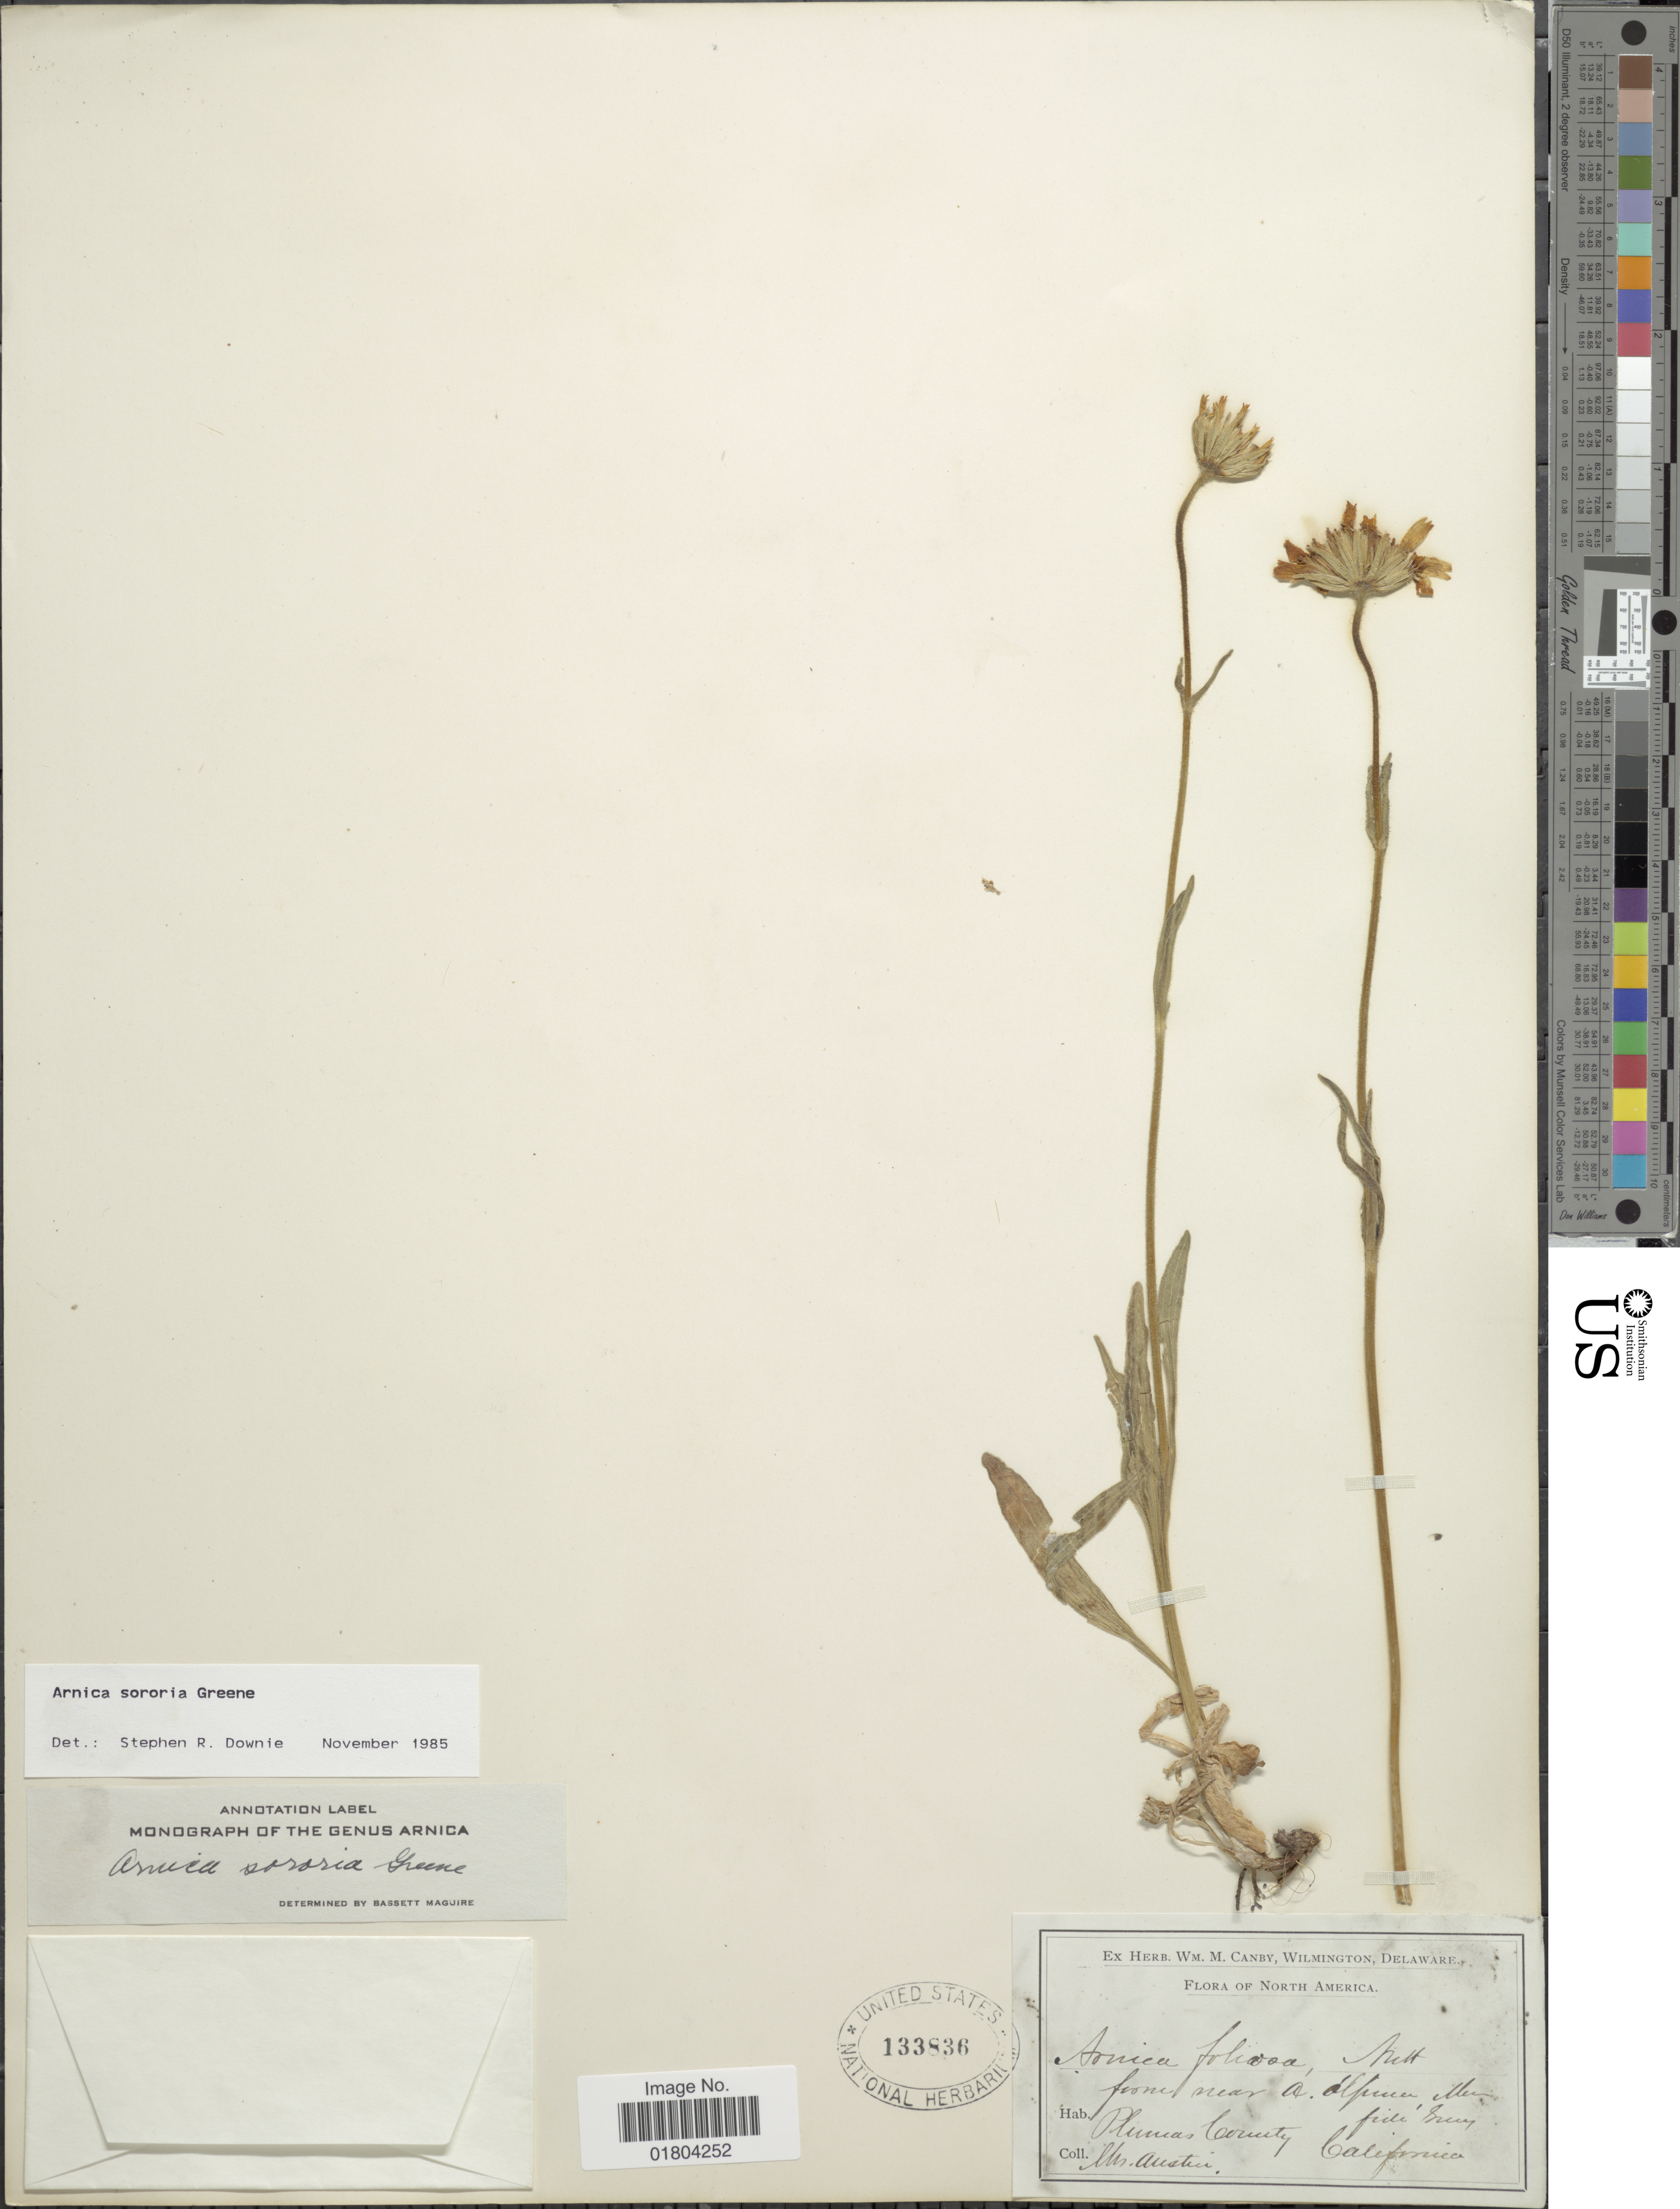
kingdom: Plantae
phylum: Tracheophyta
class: Magnoliopsida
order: Asterales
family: Asteraceae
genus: Arnica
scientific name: Arnica sororia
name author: Greene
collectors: Austin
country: United States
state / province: California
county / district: Plumas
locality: Plumas County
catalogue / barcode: US 133836